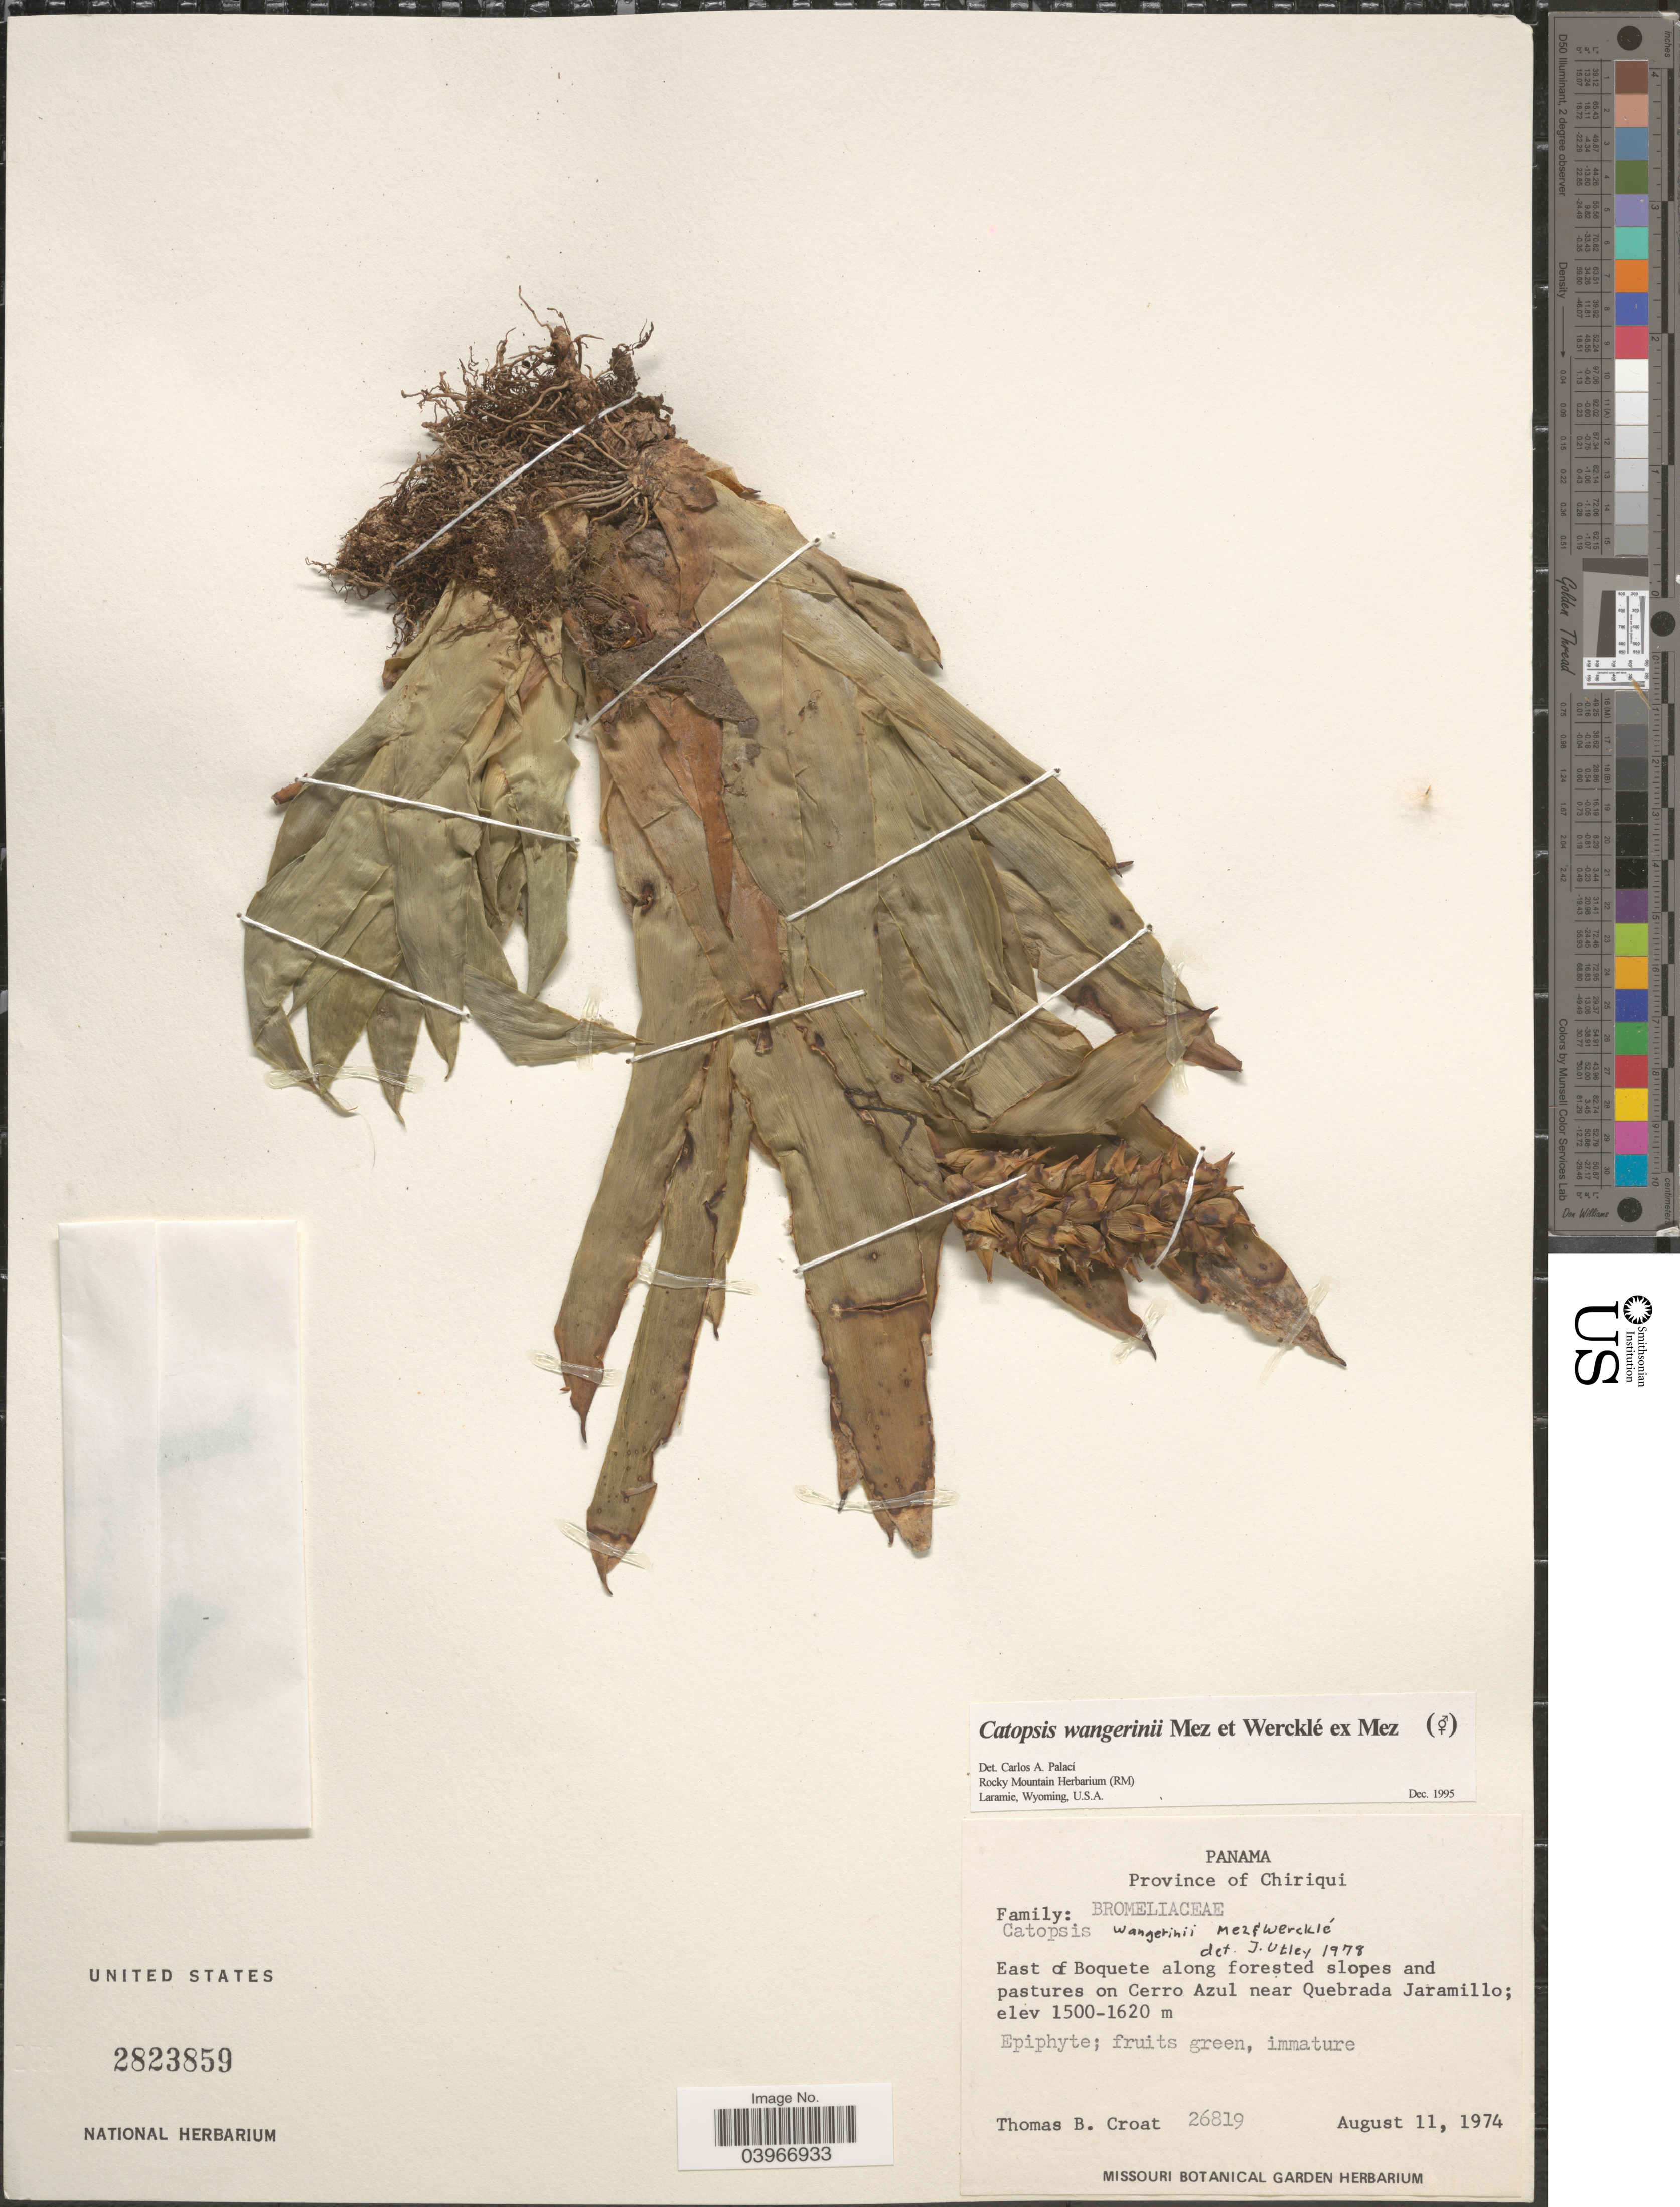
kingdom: Plantae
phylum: Tracheophyta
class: Liliopsida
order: Poales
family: Bromeliaceae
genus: Catopsis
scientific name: Catopsis wangerinii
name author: Mez & Wercklé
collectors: T. B. Croat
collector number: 26819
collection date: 1974-08-11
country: Panama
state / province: Chiriqui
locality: East of Boquete along forested slopes and pastures on Cerro Azul near Quebrada Jaramillo.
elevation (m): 1500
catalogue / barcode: US 2823859